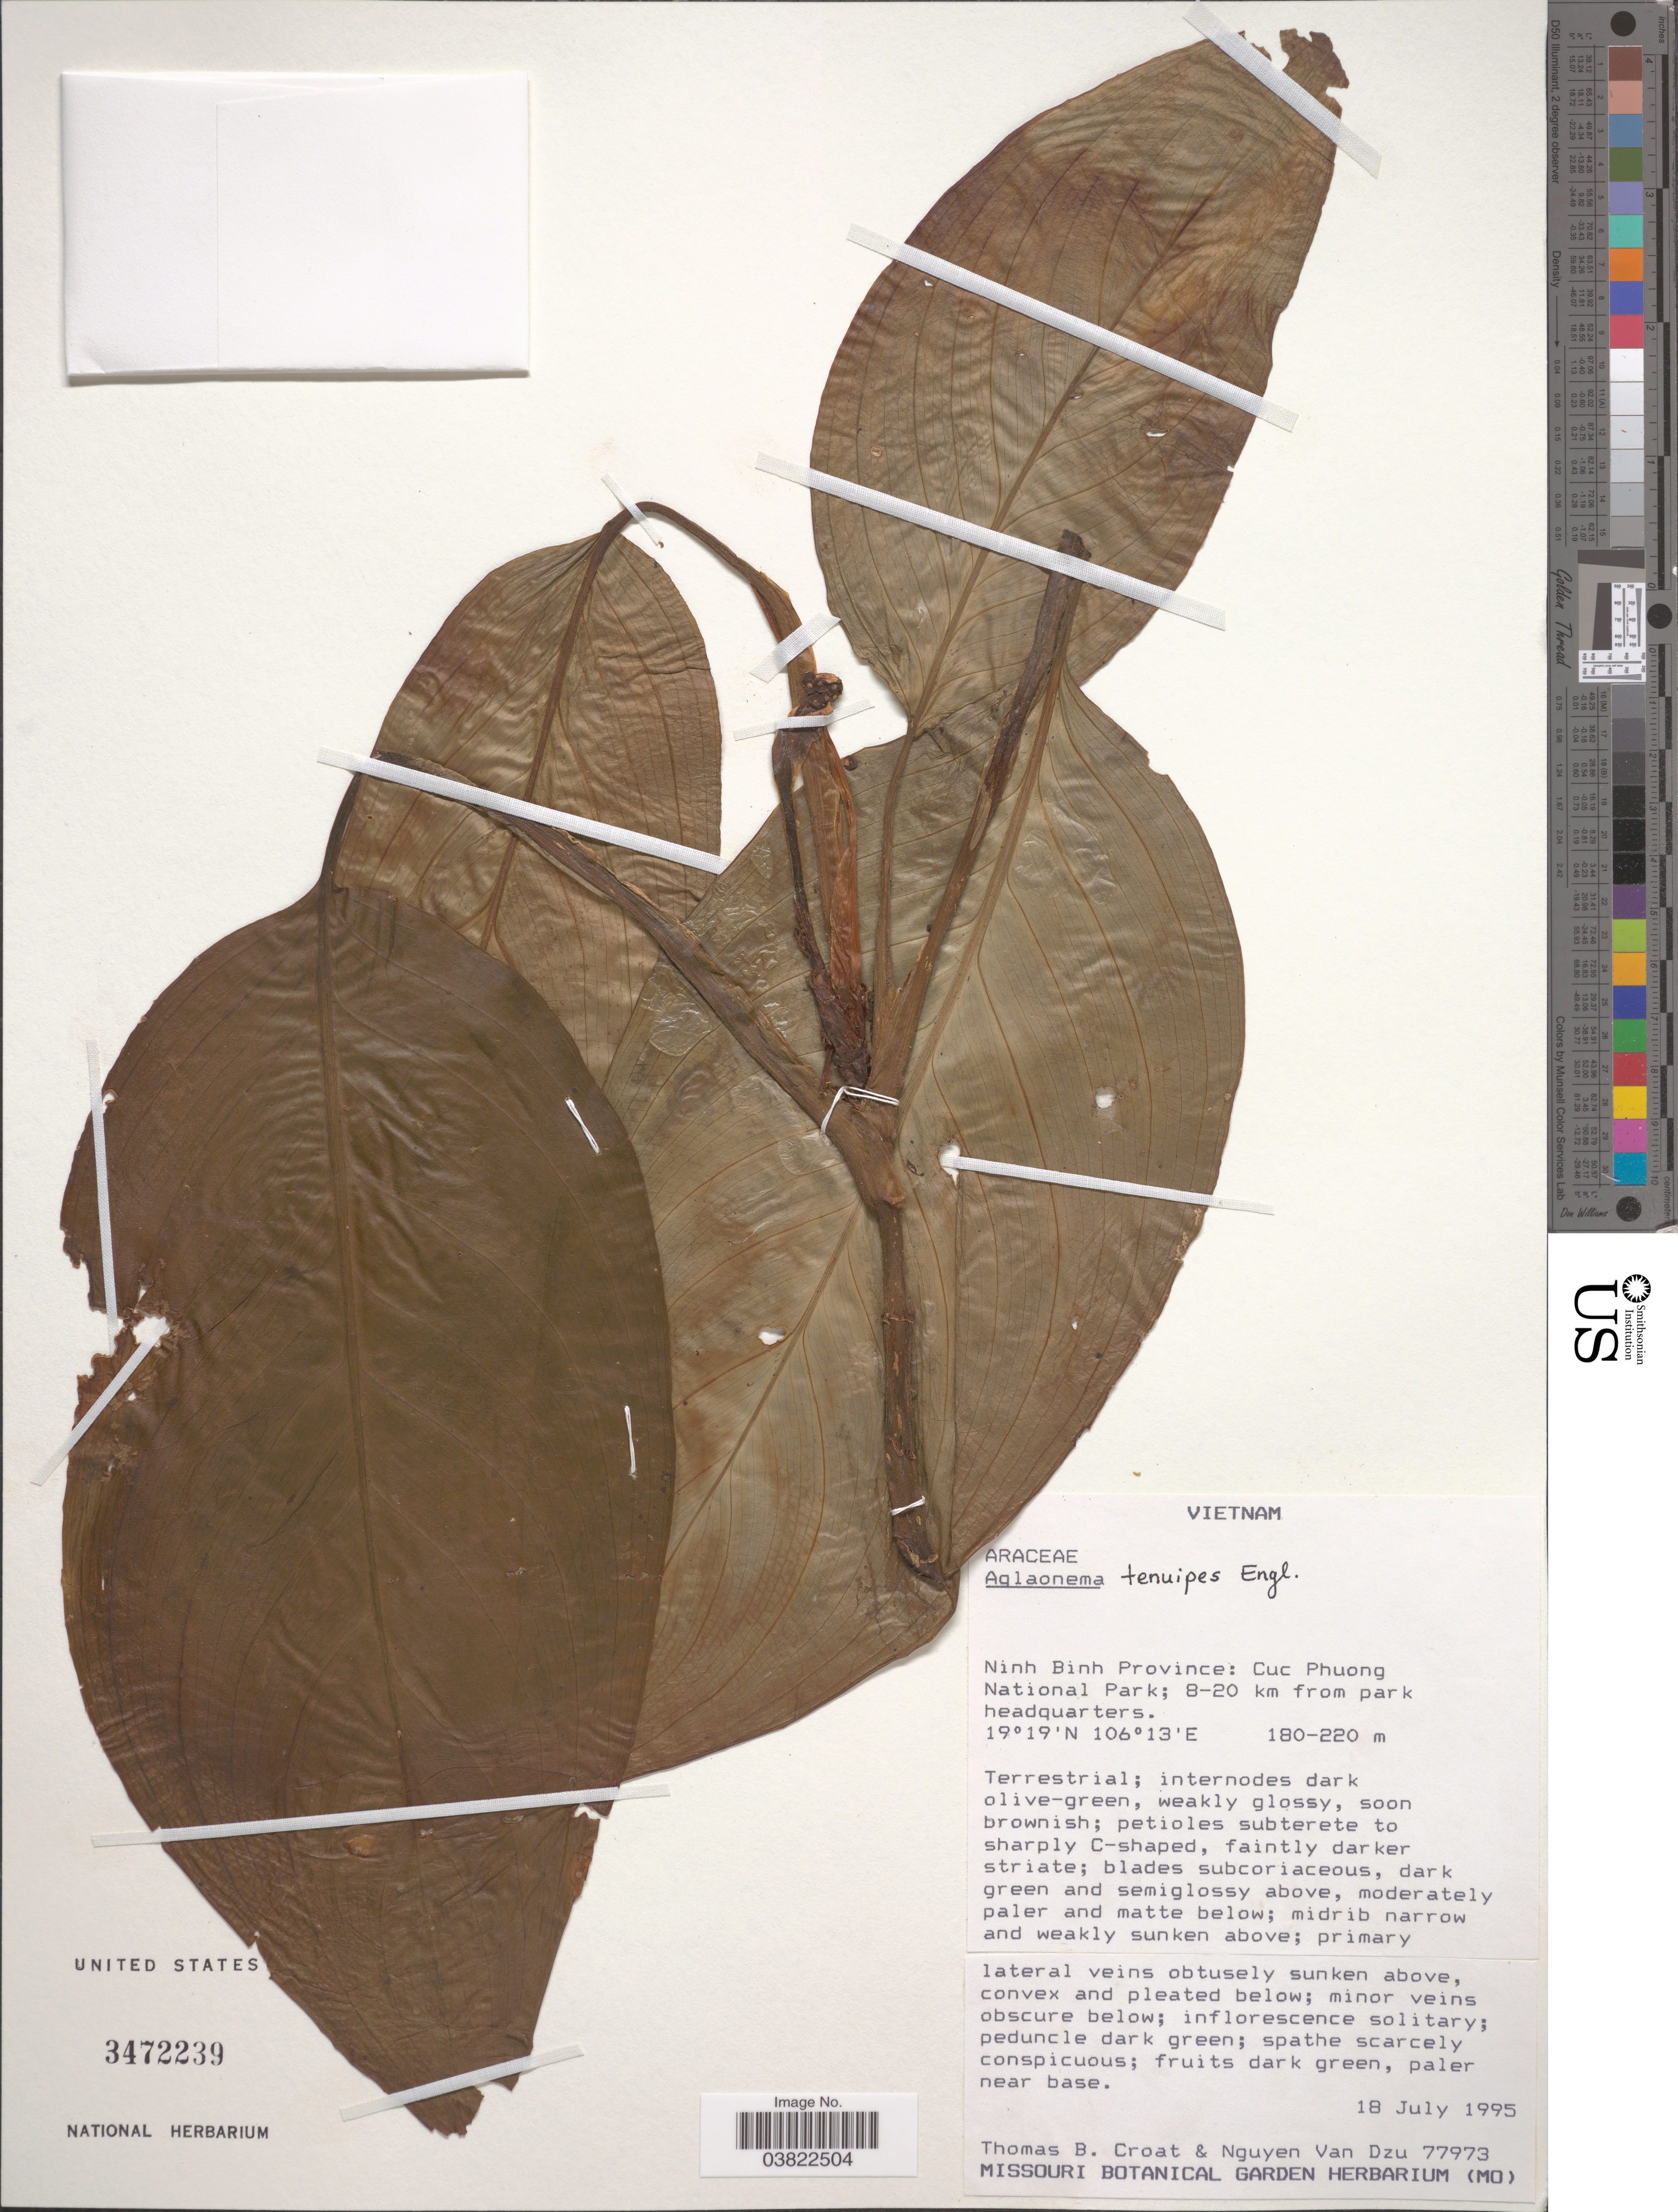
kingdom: Plantae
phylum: Tracheophyta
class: Liliopsida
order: Alismatales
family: Araceae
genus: Aglaonema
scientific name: Aglaonema tenuipes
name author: Engl.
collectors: T. B. Croat & V. D. Nguyen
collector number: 77973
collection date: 1995-07-18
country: Vietnam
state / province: Ninh Binh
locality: Cuc Phuong National Park; 8-20 km from park headquarters.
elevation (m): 180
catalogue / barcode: US 3472239